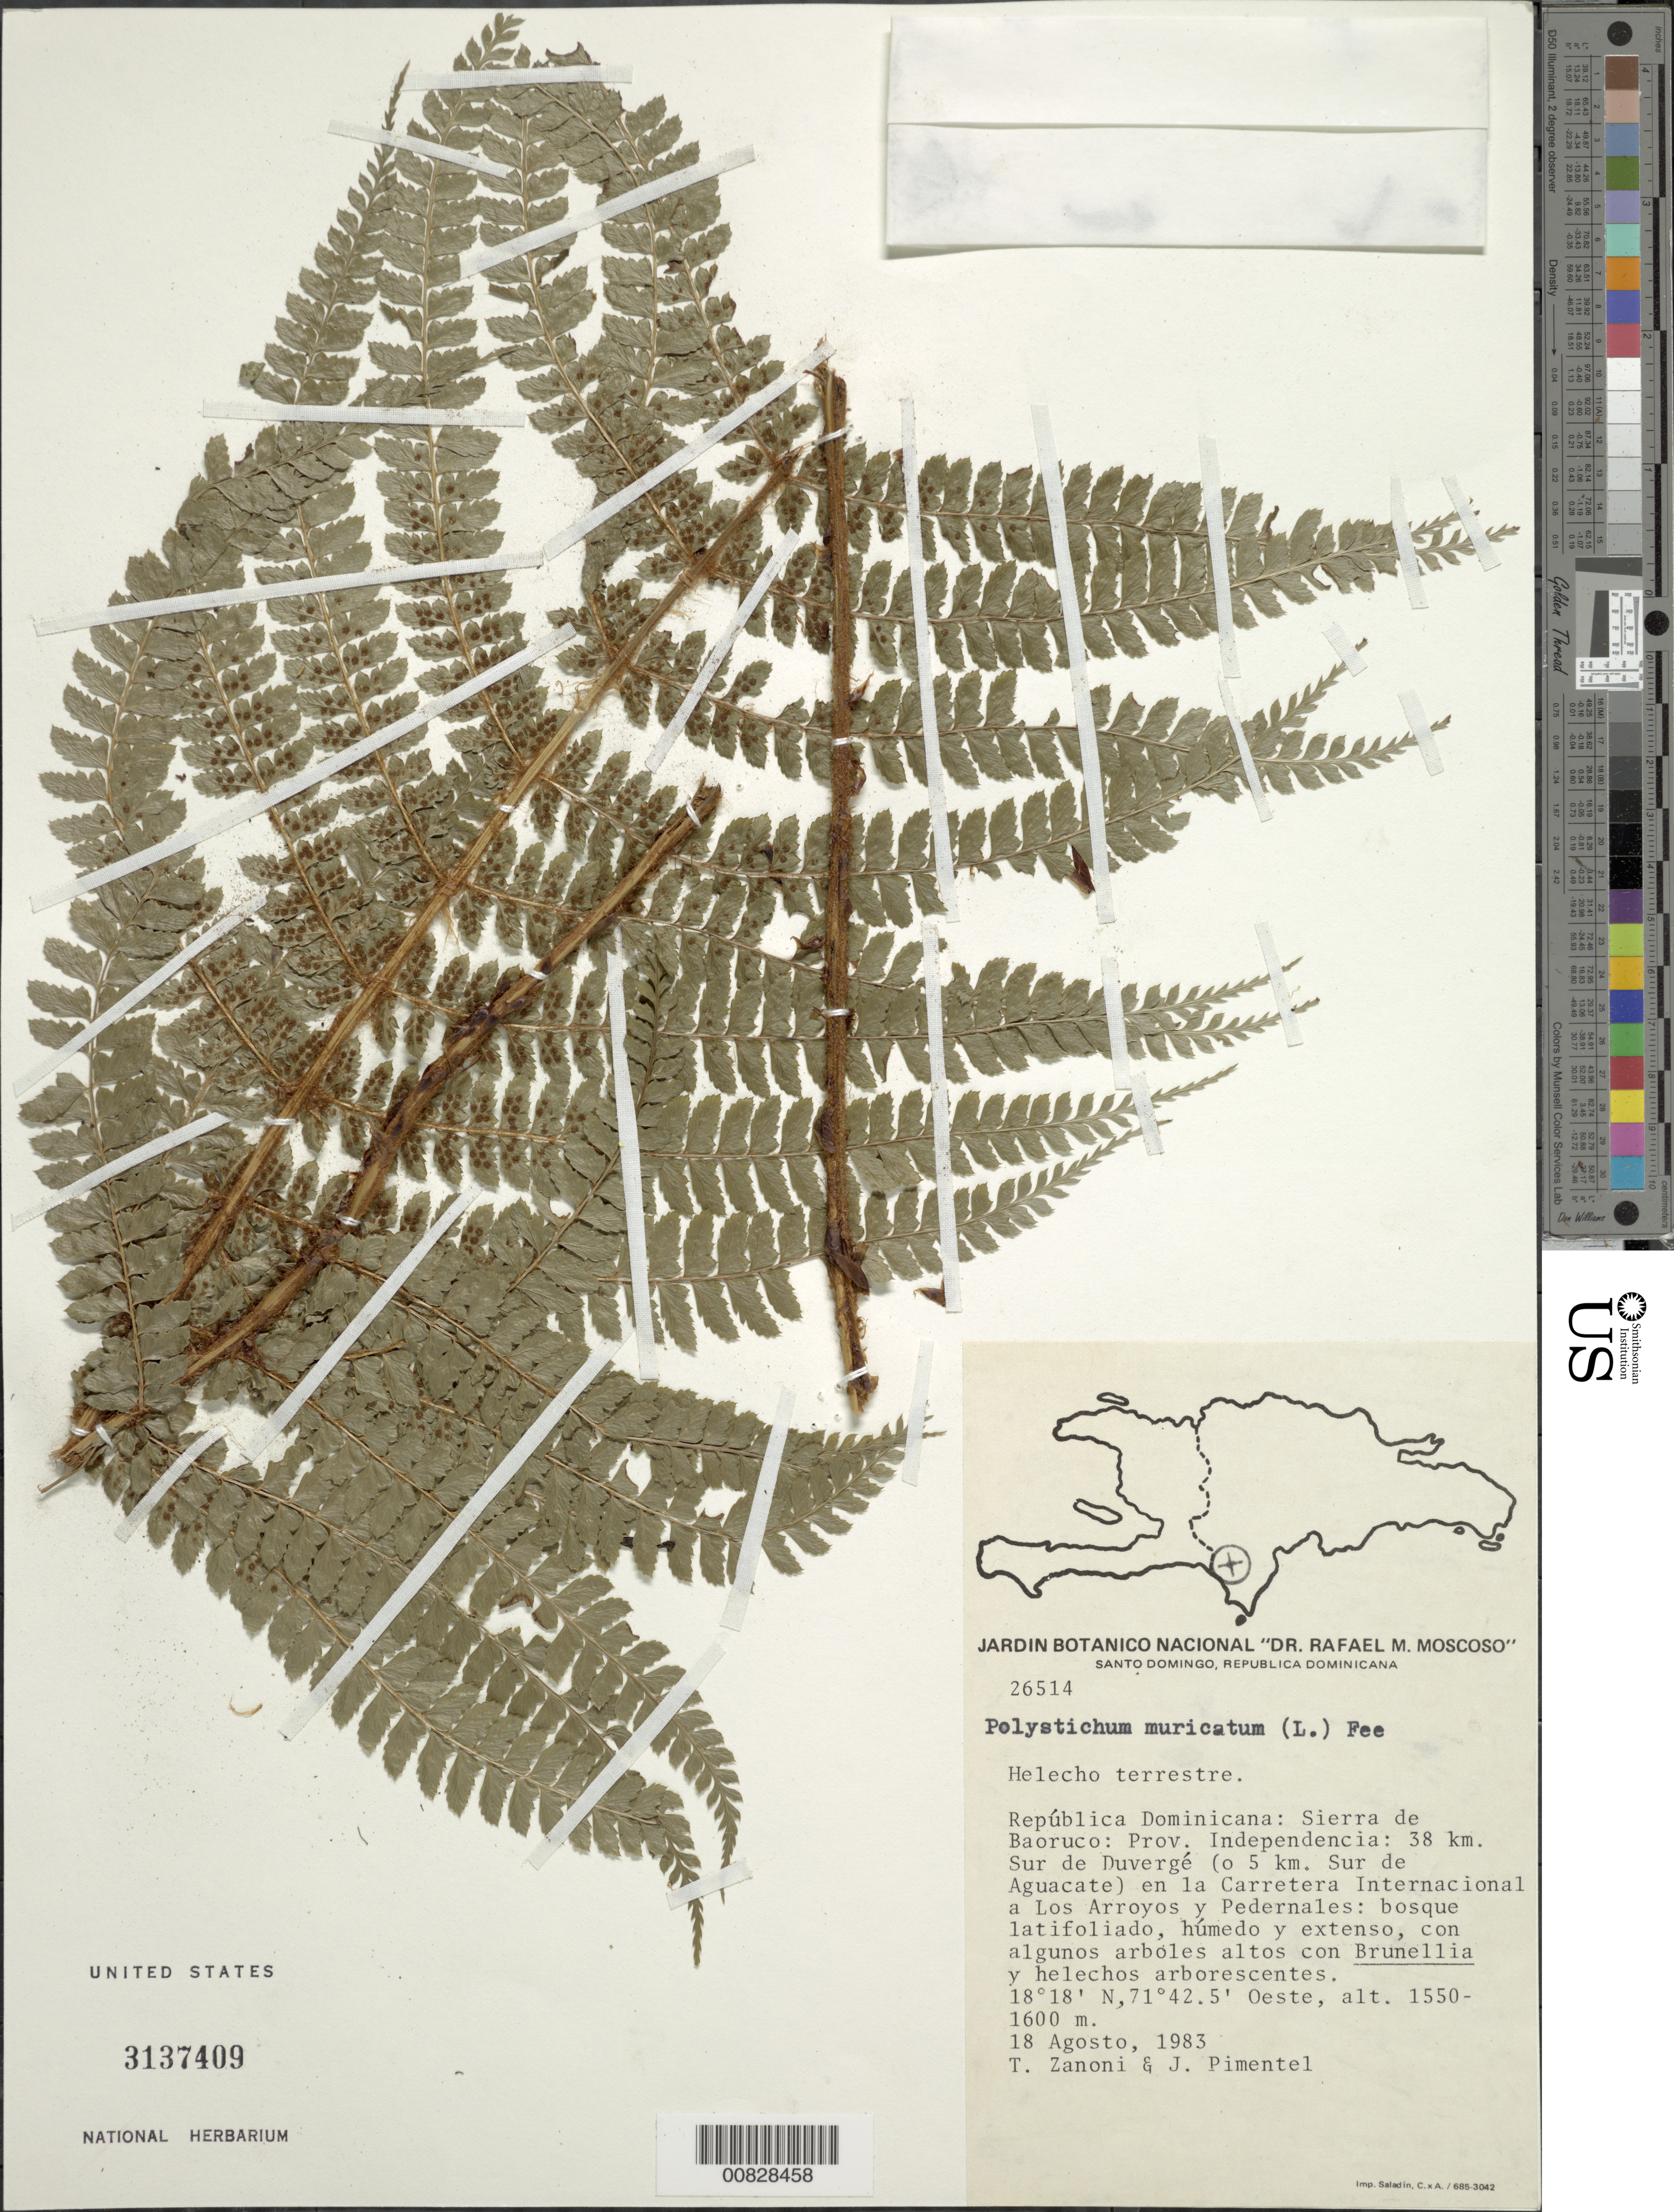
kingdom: Plantae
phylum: Tracheophyta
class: Polypodiopsida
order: Polypodiales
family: Dryopteridaceae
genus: Polystichum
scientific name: Polystichum muricatum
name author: (L.) Fée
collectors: T. A. Zanoni & J. Pimentel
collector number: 26514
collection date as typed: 18 Aug 1983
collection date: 1983-08-18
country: Dominican Republic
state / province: Independencia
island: Hispaniola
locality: Sierra de Baoruco, 38 km S de Duvergé (o 5 km S de Aguacate), Carretera Internacioinal a Los Arroyos y Pedernales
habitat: Bosque latifoliado, humedo y extenso, con algunos arboles altos con Brunellia y helechos arborescentes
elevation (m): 1550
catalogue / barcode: US 3137409